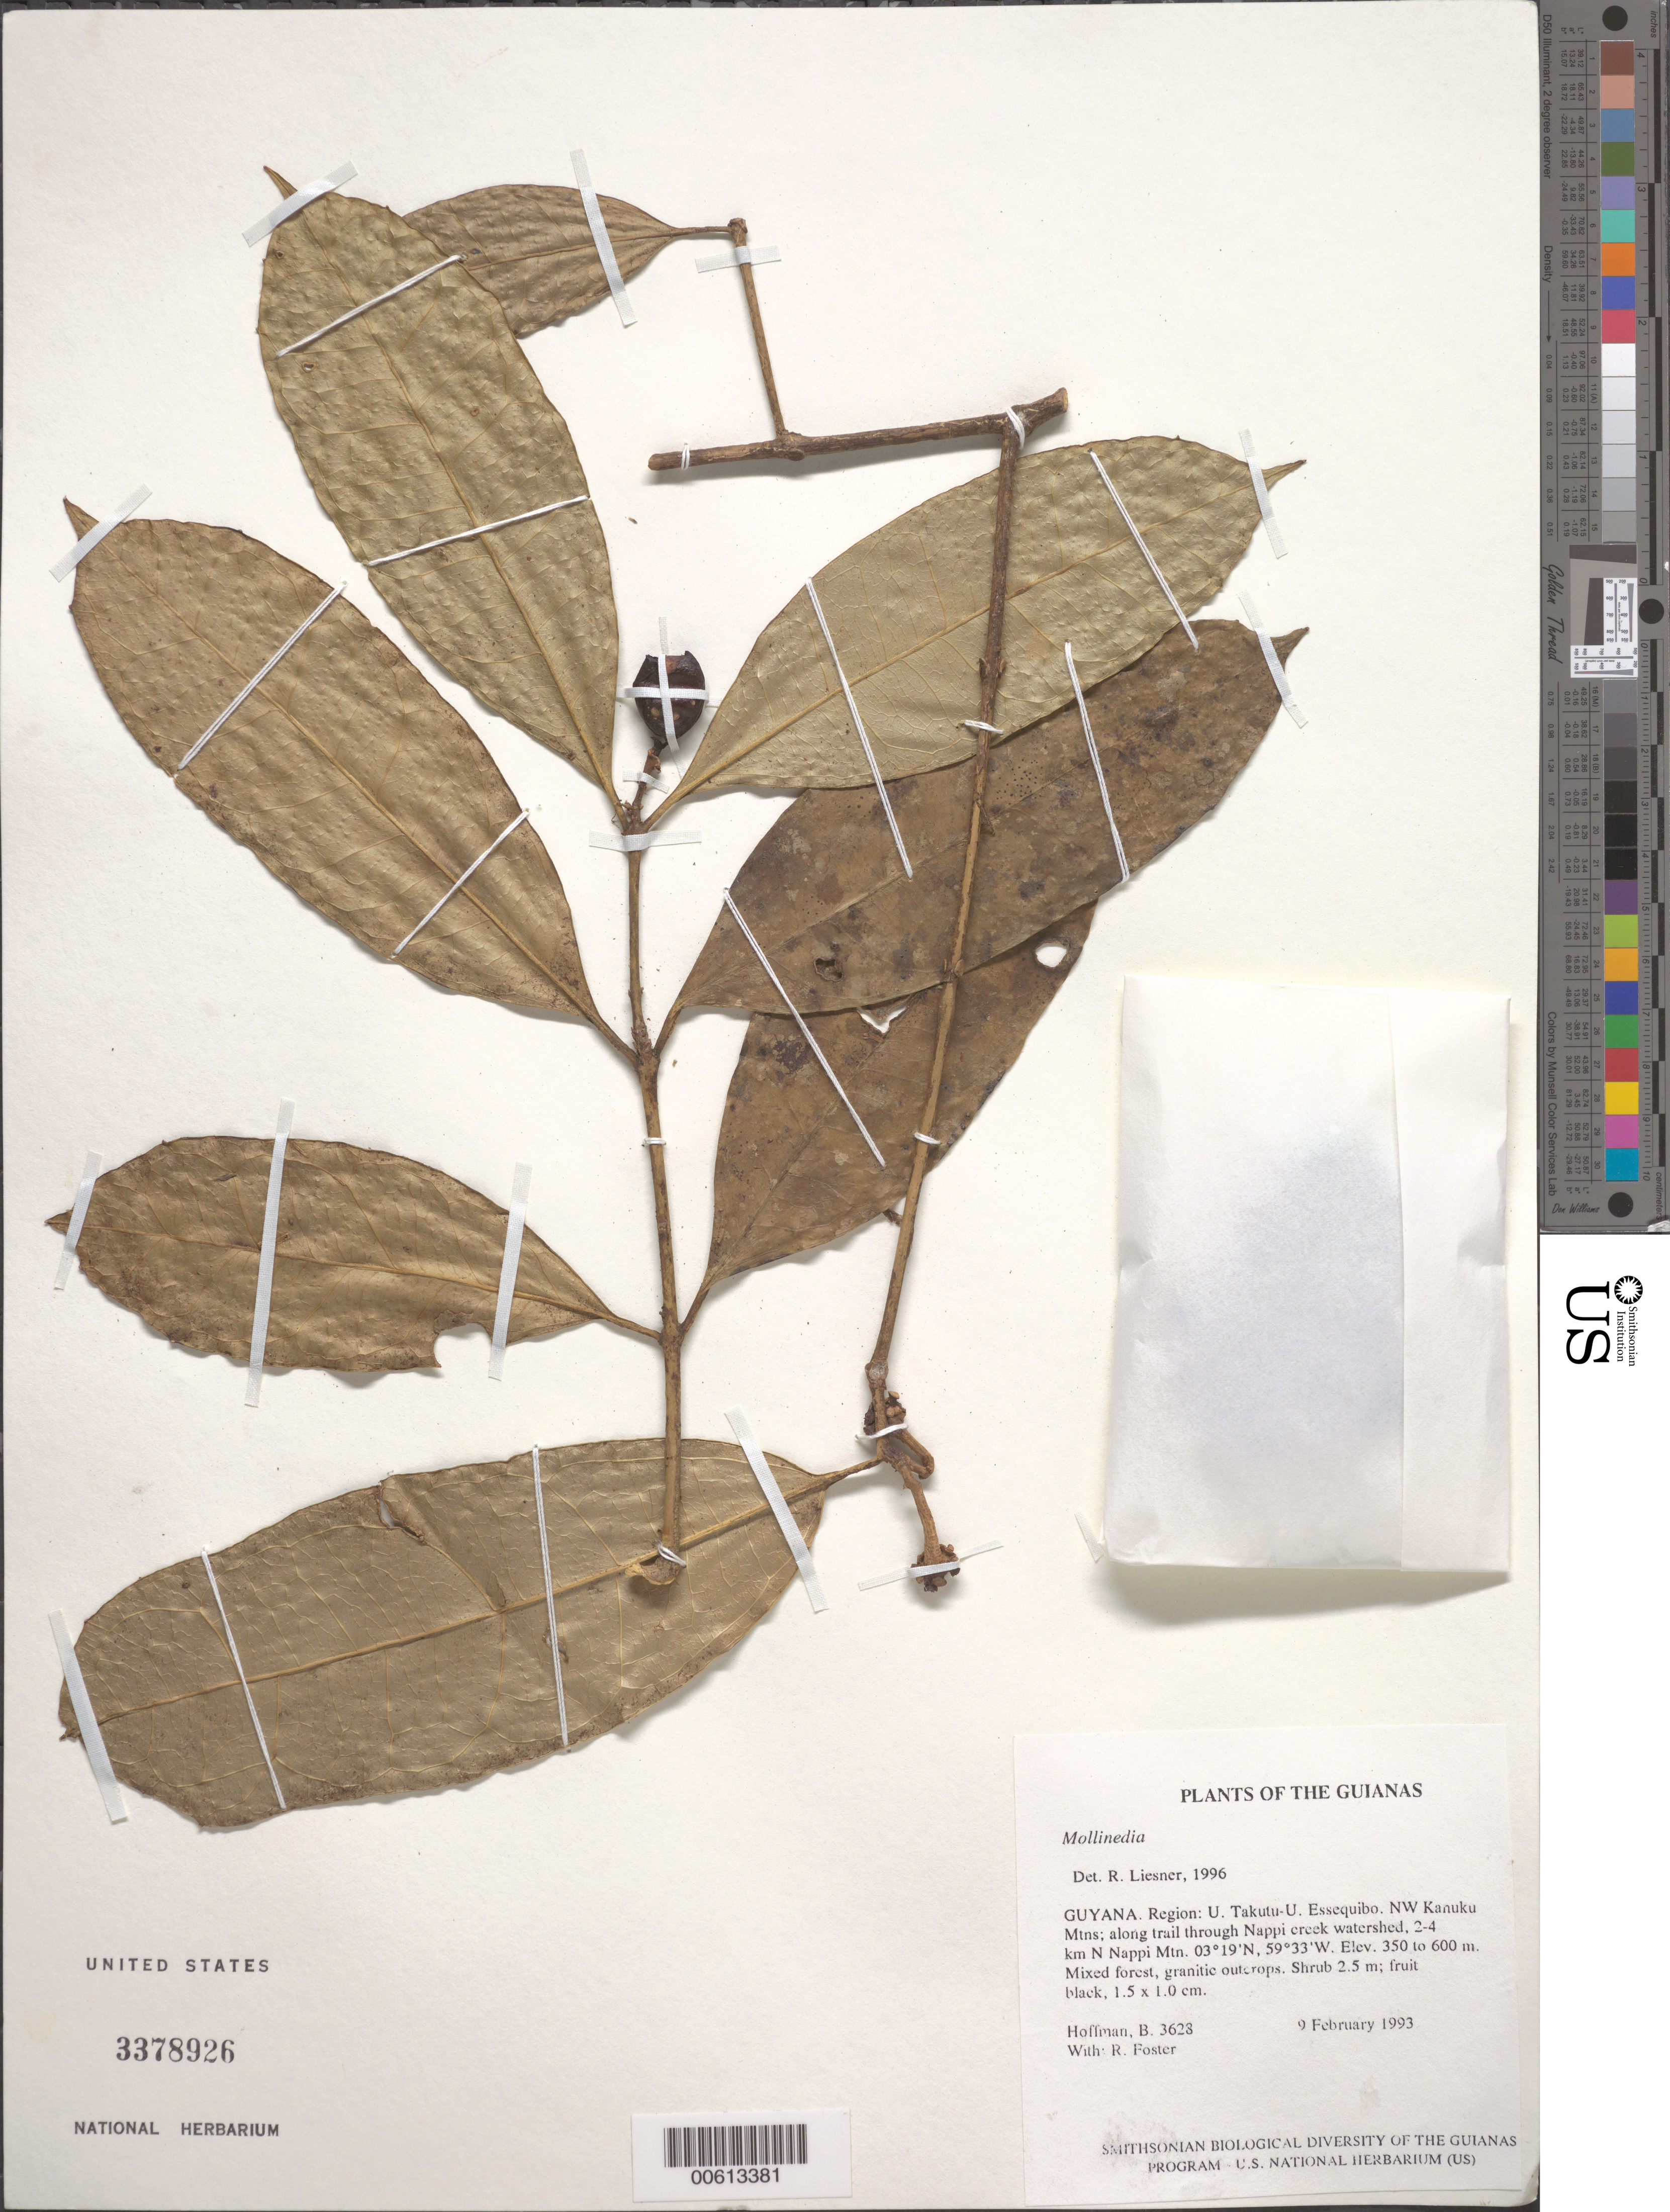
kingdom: Plantae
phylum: Tracheophyta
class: Magnoliopsida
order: Laurales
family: Monimiaceae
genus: Mollinedia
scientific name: Mollinedia sp.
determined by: Liesner, R. L.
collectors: B. Hoffman & R. Foster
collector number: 3628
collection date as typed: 9 February 1993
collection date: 1993-02-09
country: Guyana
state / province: U. Takutu-U. Essequibo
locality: NW Kanuku Mountains; along trail through Nappi creek watershed, 2-4 km N of Nappi Mountain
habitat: Mixed forest, granitic outcrops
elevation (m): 350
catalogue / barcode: US 3378926